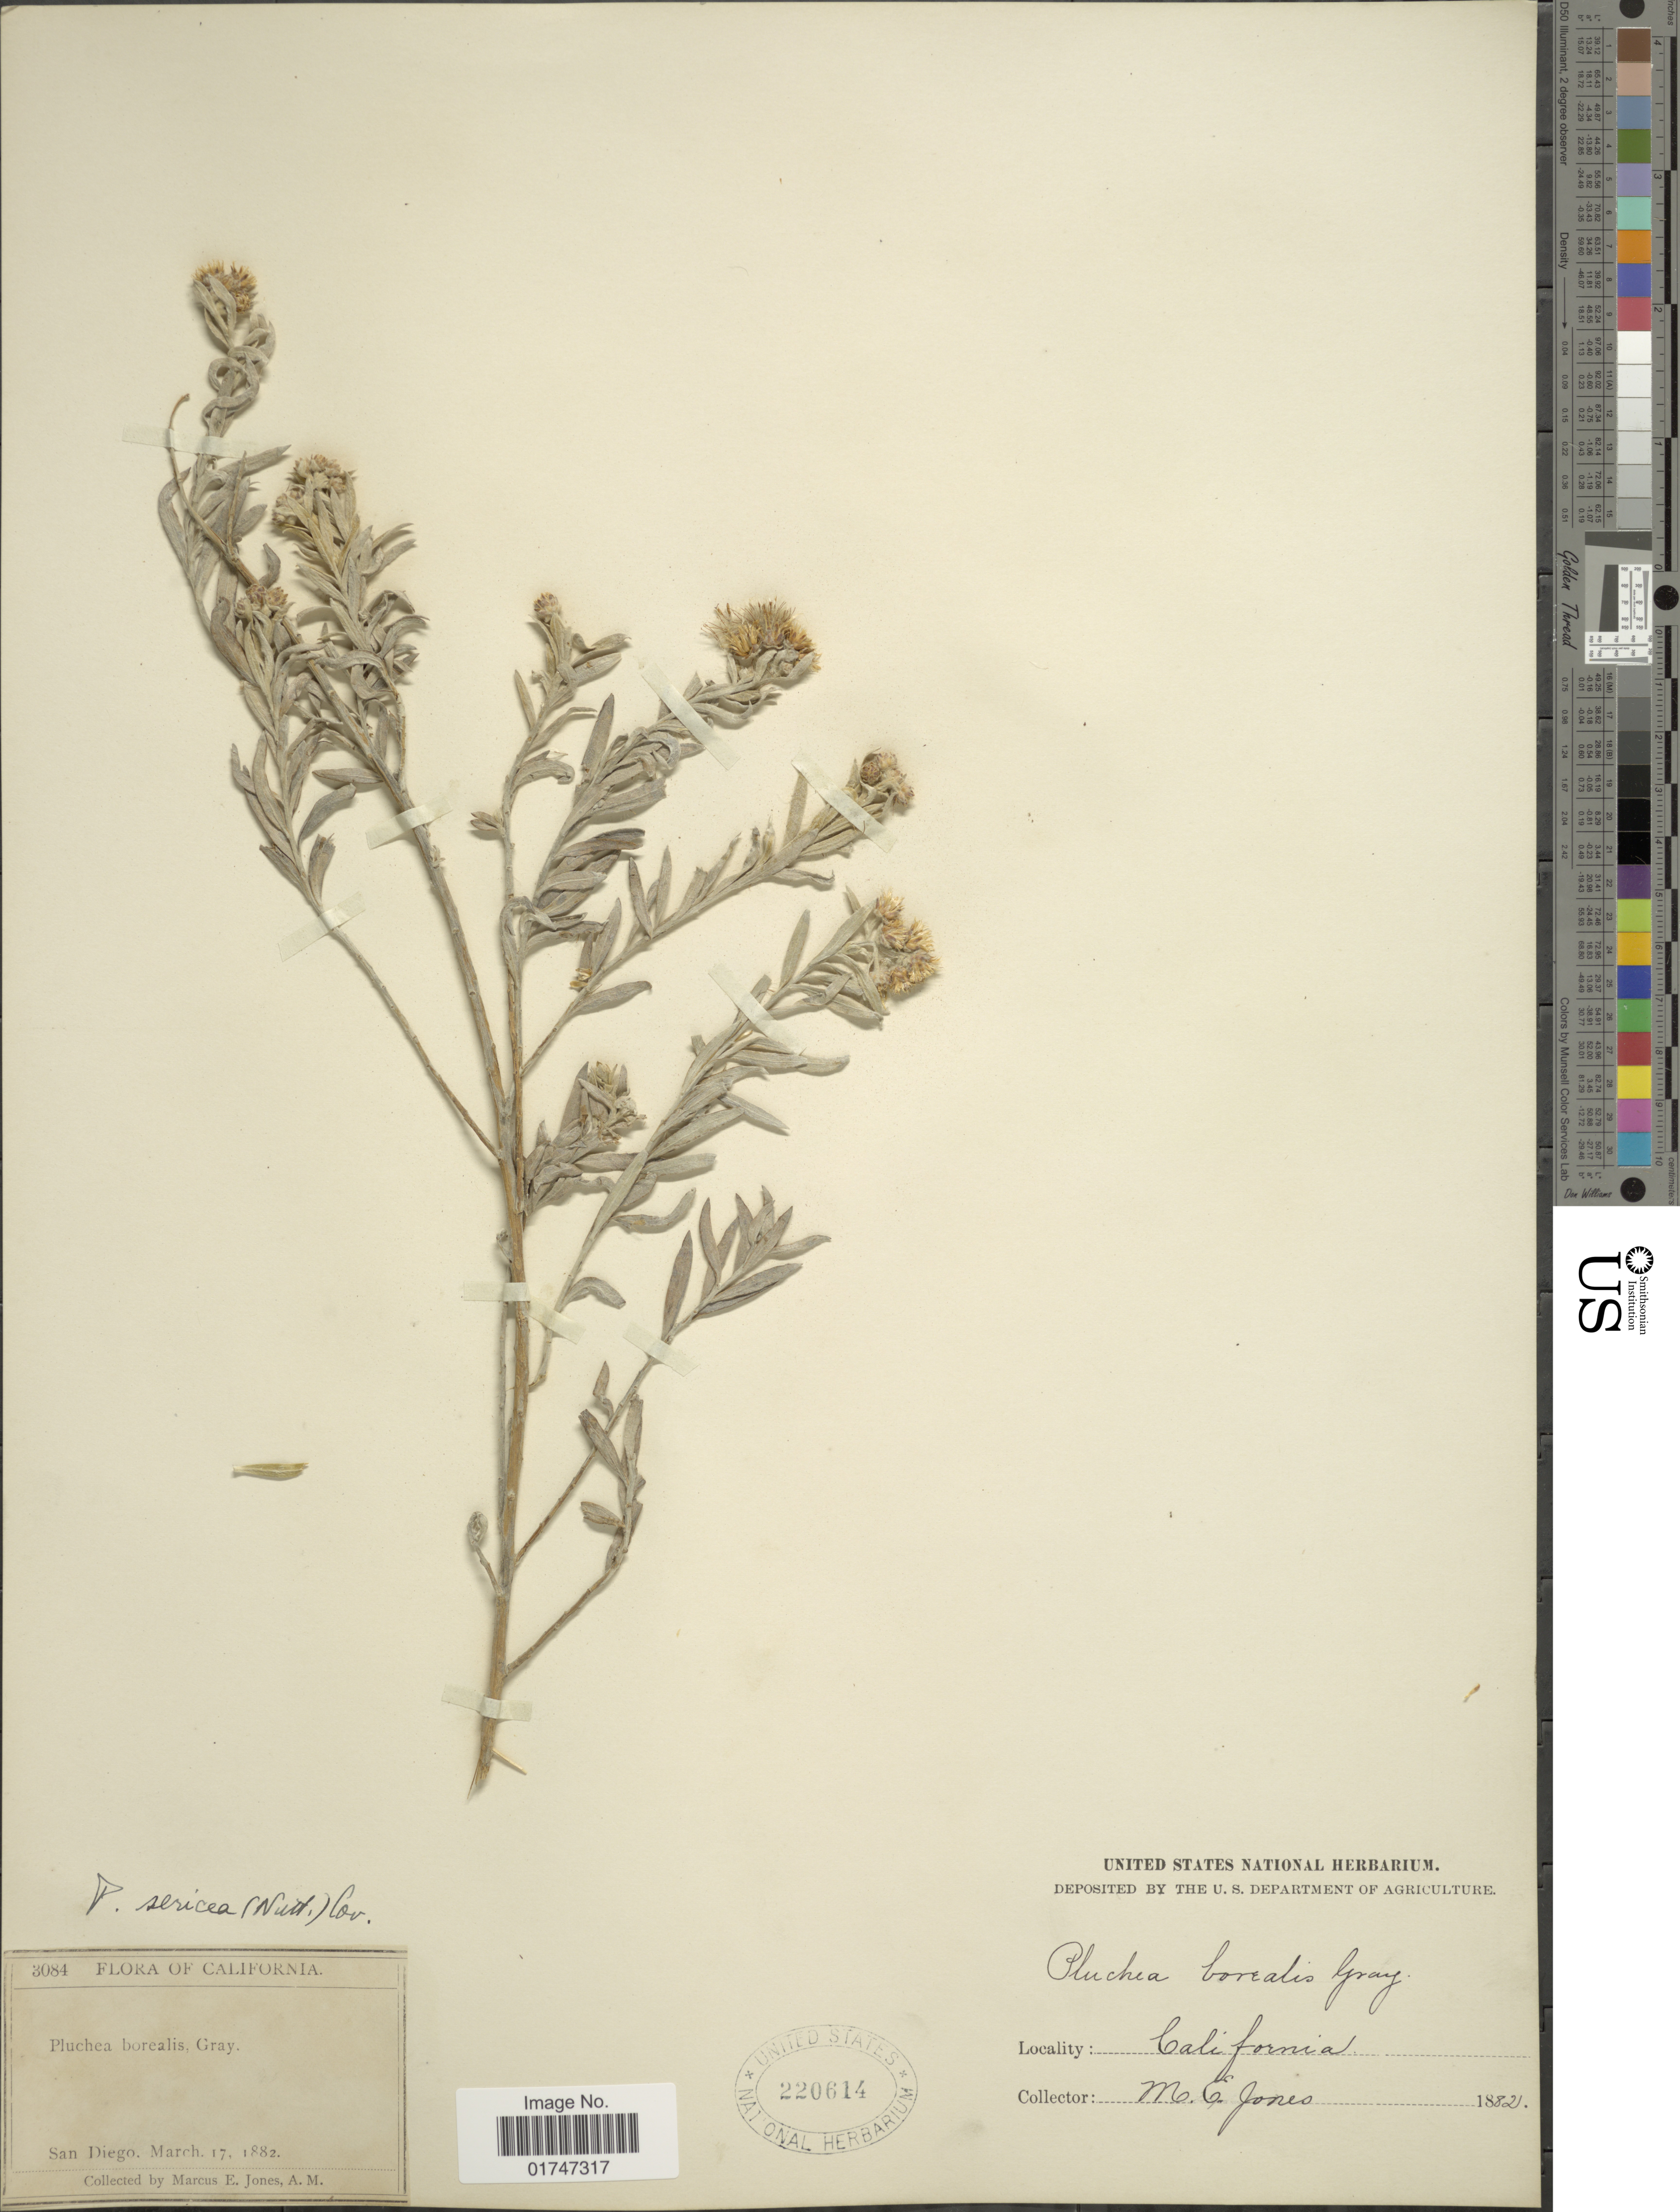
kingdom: Plantae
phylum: Tracheophyta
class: Magnoliopsida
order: Asterales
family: Asteraceae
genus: Pluchea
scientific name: Pluchea sericea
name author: (Nutt.) Coville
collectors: M. E. Jones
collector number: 3084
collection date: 1882-03-17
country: United States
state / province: California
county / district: San Diego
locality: San Diego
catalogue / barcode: US 220614